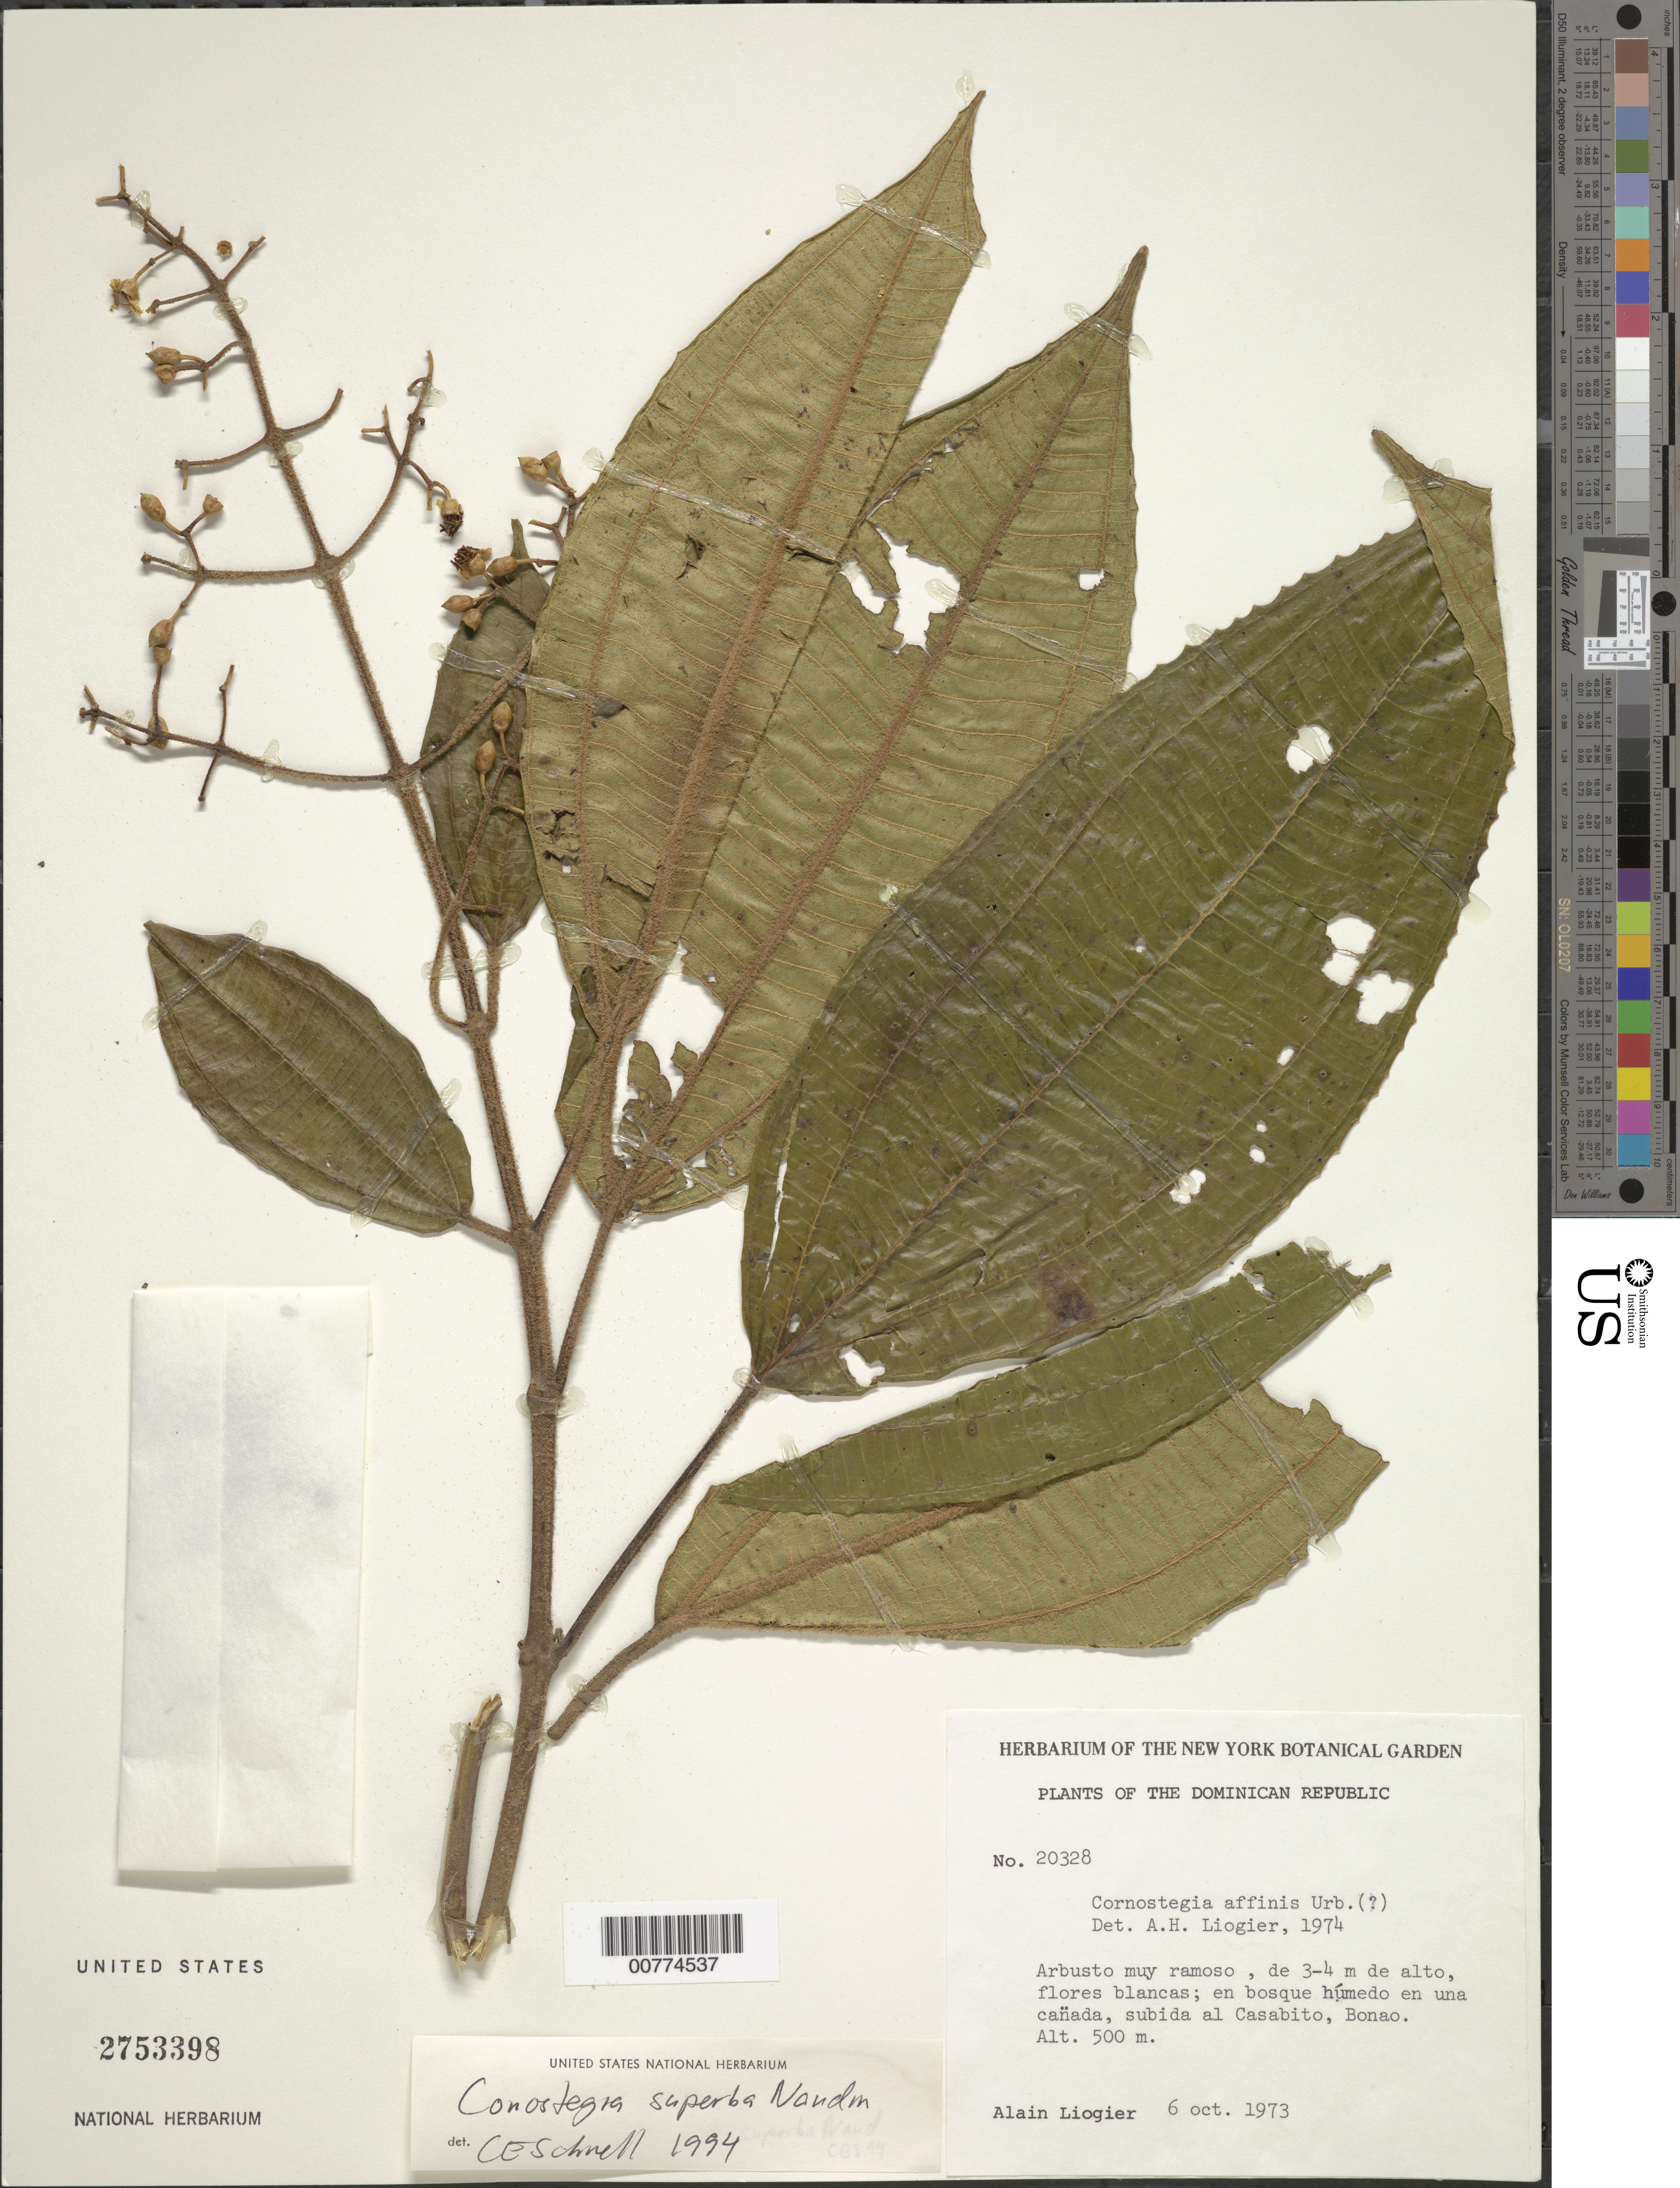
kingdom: Plantae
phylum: Tracheophyta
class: Magnoliopsida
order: Myrtales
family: Melastomataceae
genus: Conostegia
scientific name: Conostegia suberba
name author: Naudin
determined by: Schnell, C. E.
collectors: A. H. Liogier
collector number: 20328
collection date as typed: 06 Oct 1973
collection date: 1973-10-06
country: Dominican Republic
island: Hispaniola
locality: Bonao, ascent to Casabito.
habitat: Wet forest, in a glen.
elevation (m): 500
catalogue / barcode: US 2753398